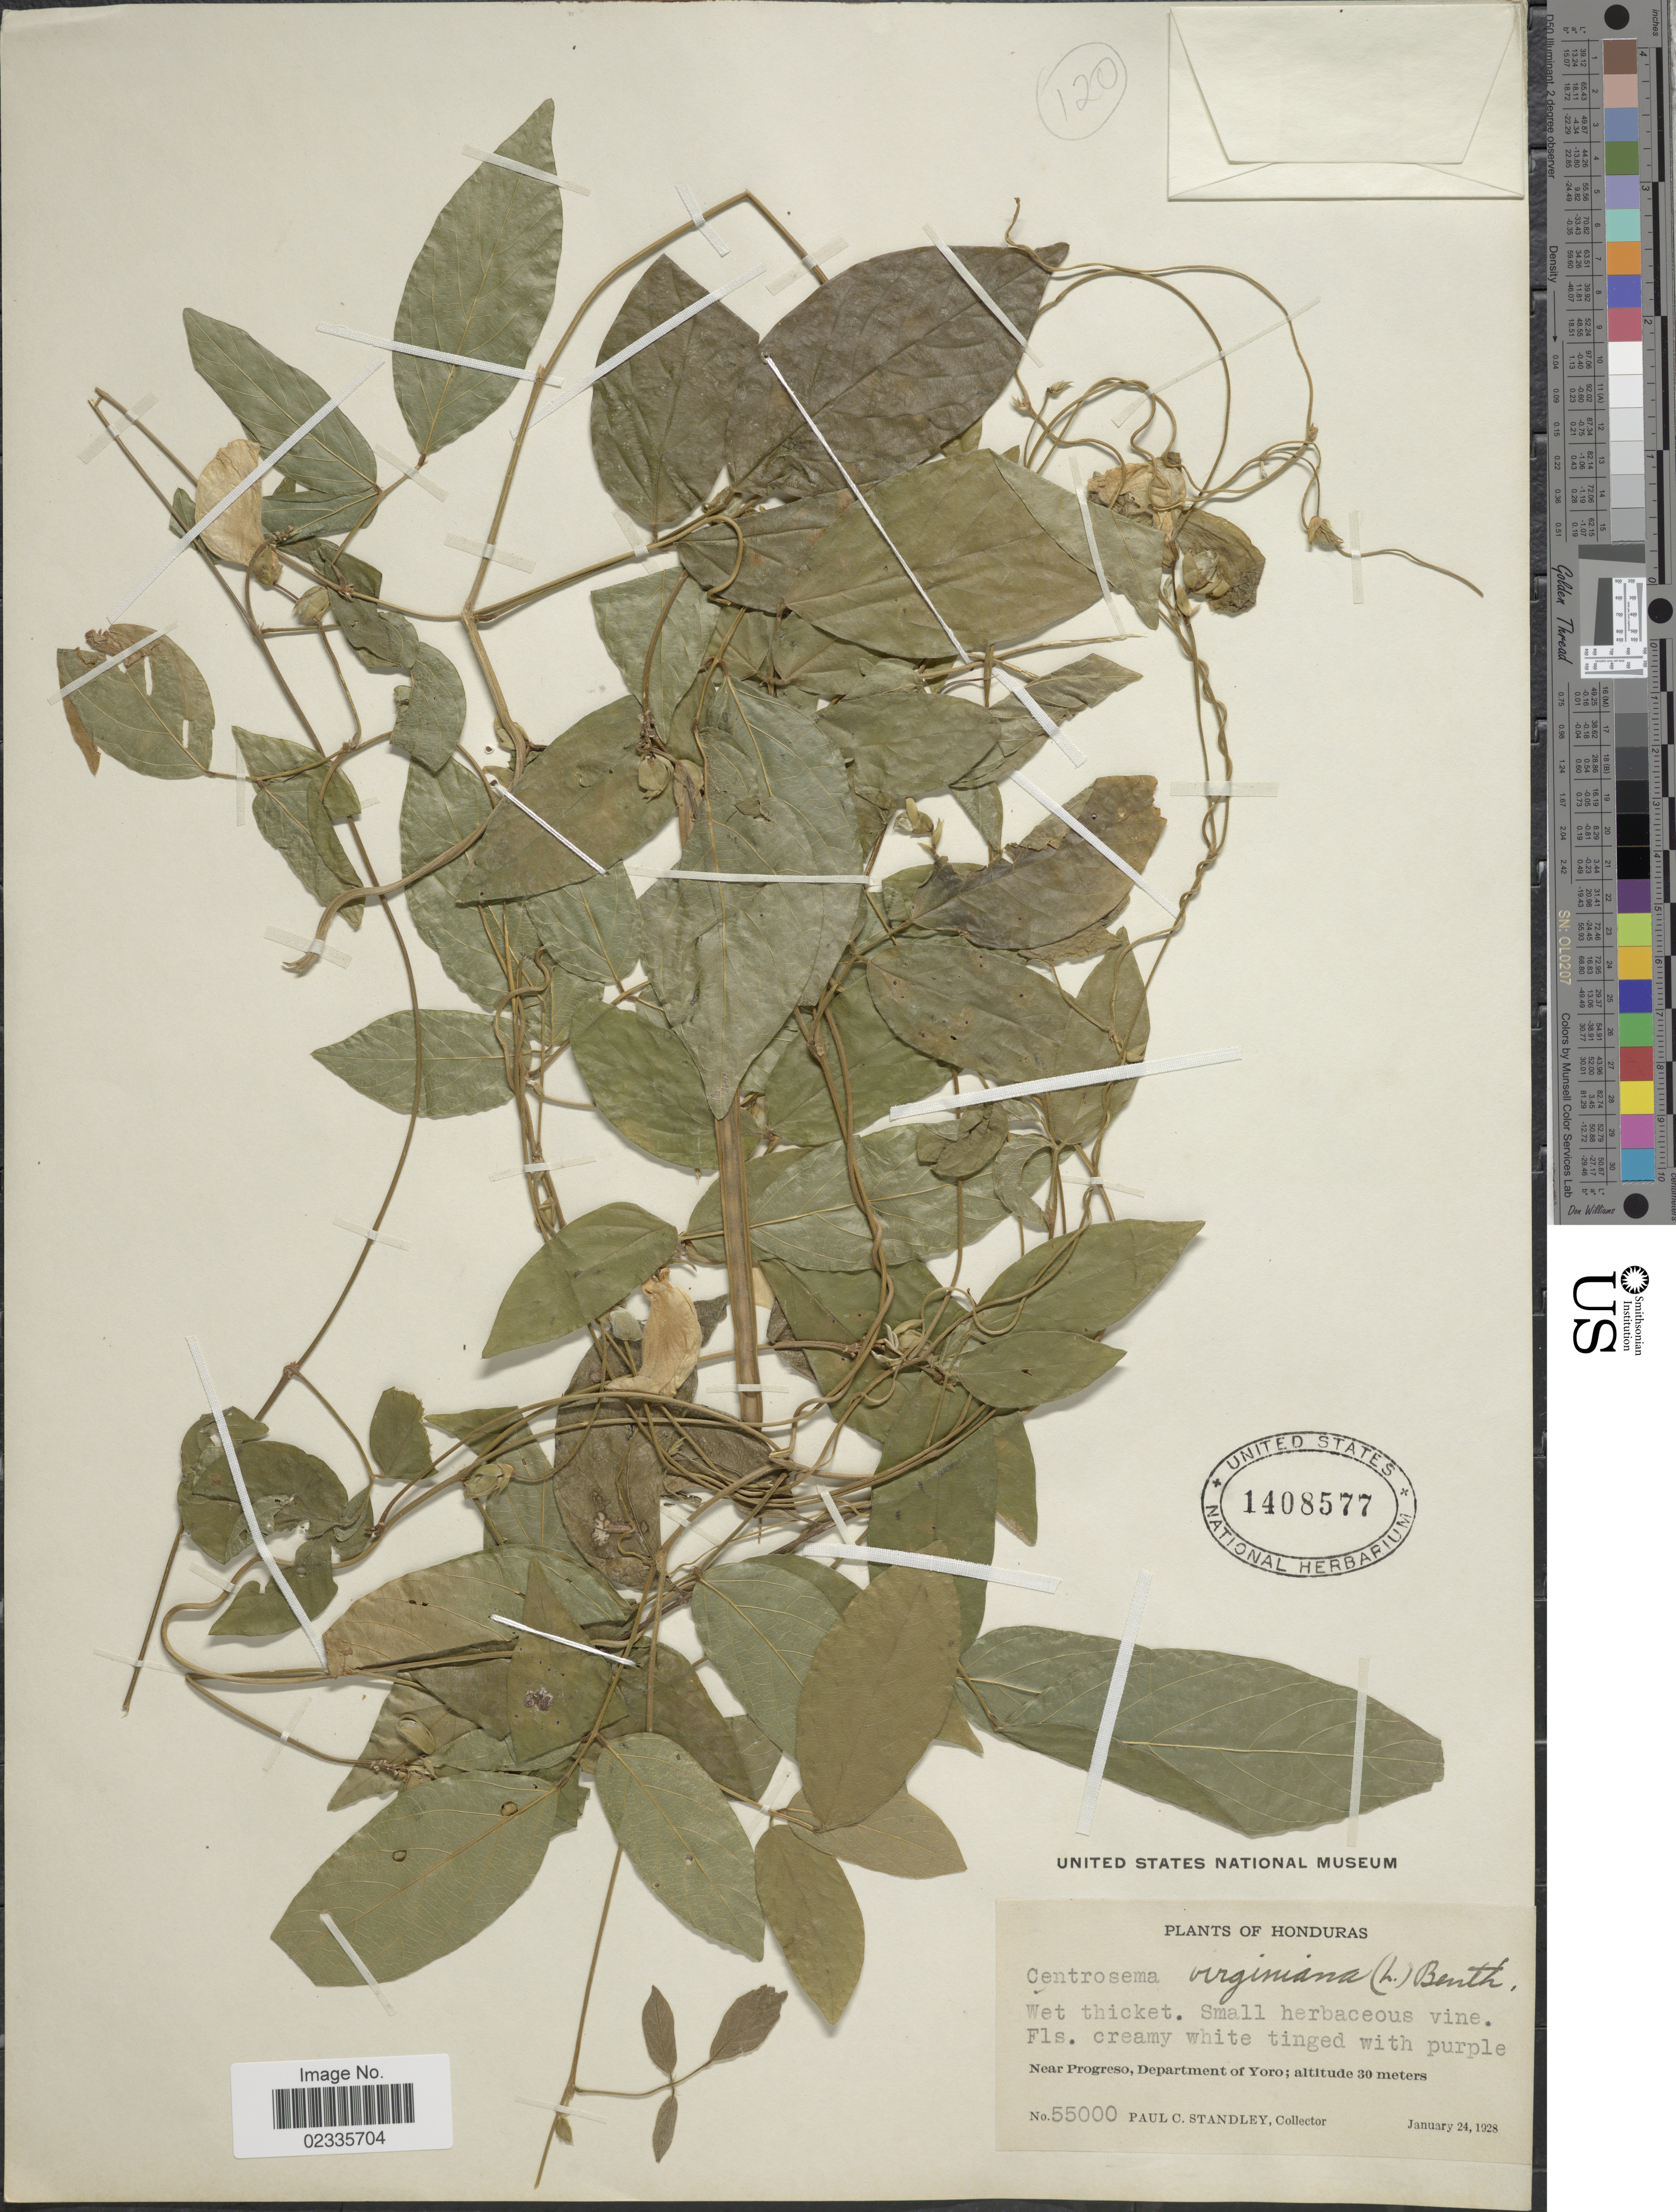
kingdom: Plantae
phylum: Tracheophyta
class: Magnoliopsida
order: Fabales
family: Fabaceae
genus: Centrosema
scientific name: Centrosema virginianum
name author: (L.) Benth.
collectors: P. C. Standley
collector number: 55000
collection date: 1928-01-24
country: Honduras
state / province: Yoro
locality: Near Progreso, Department of Yoro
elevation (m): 30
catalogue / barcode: US 1408577